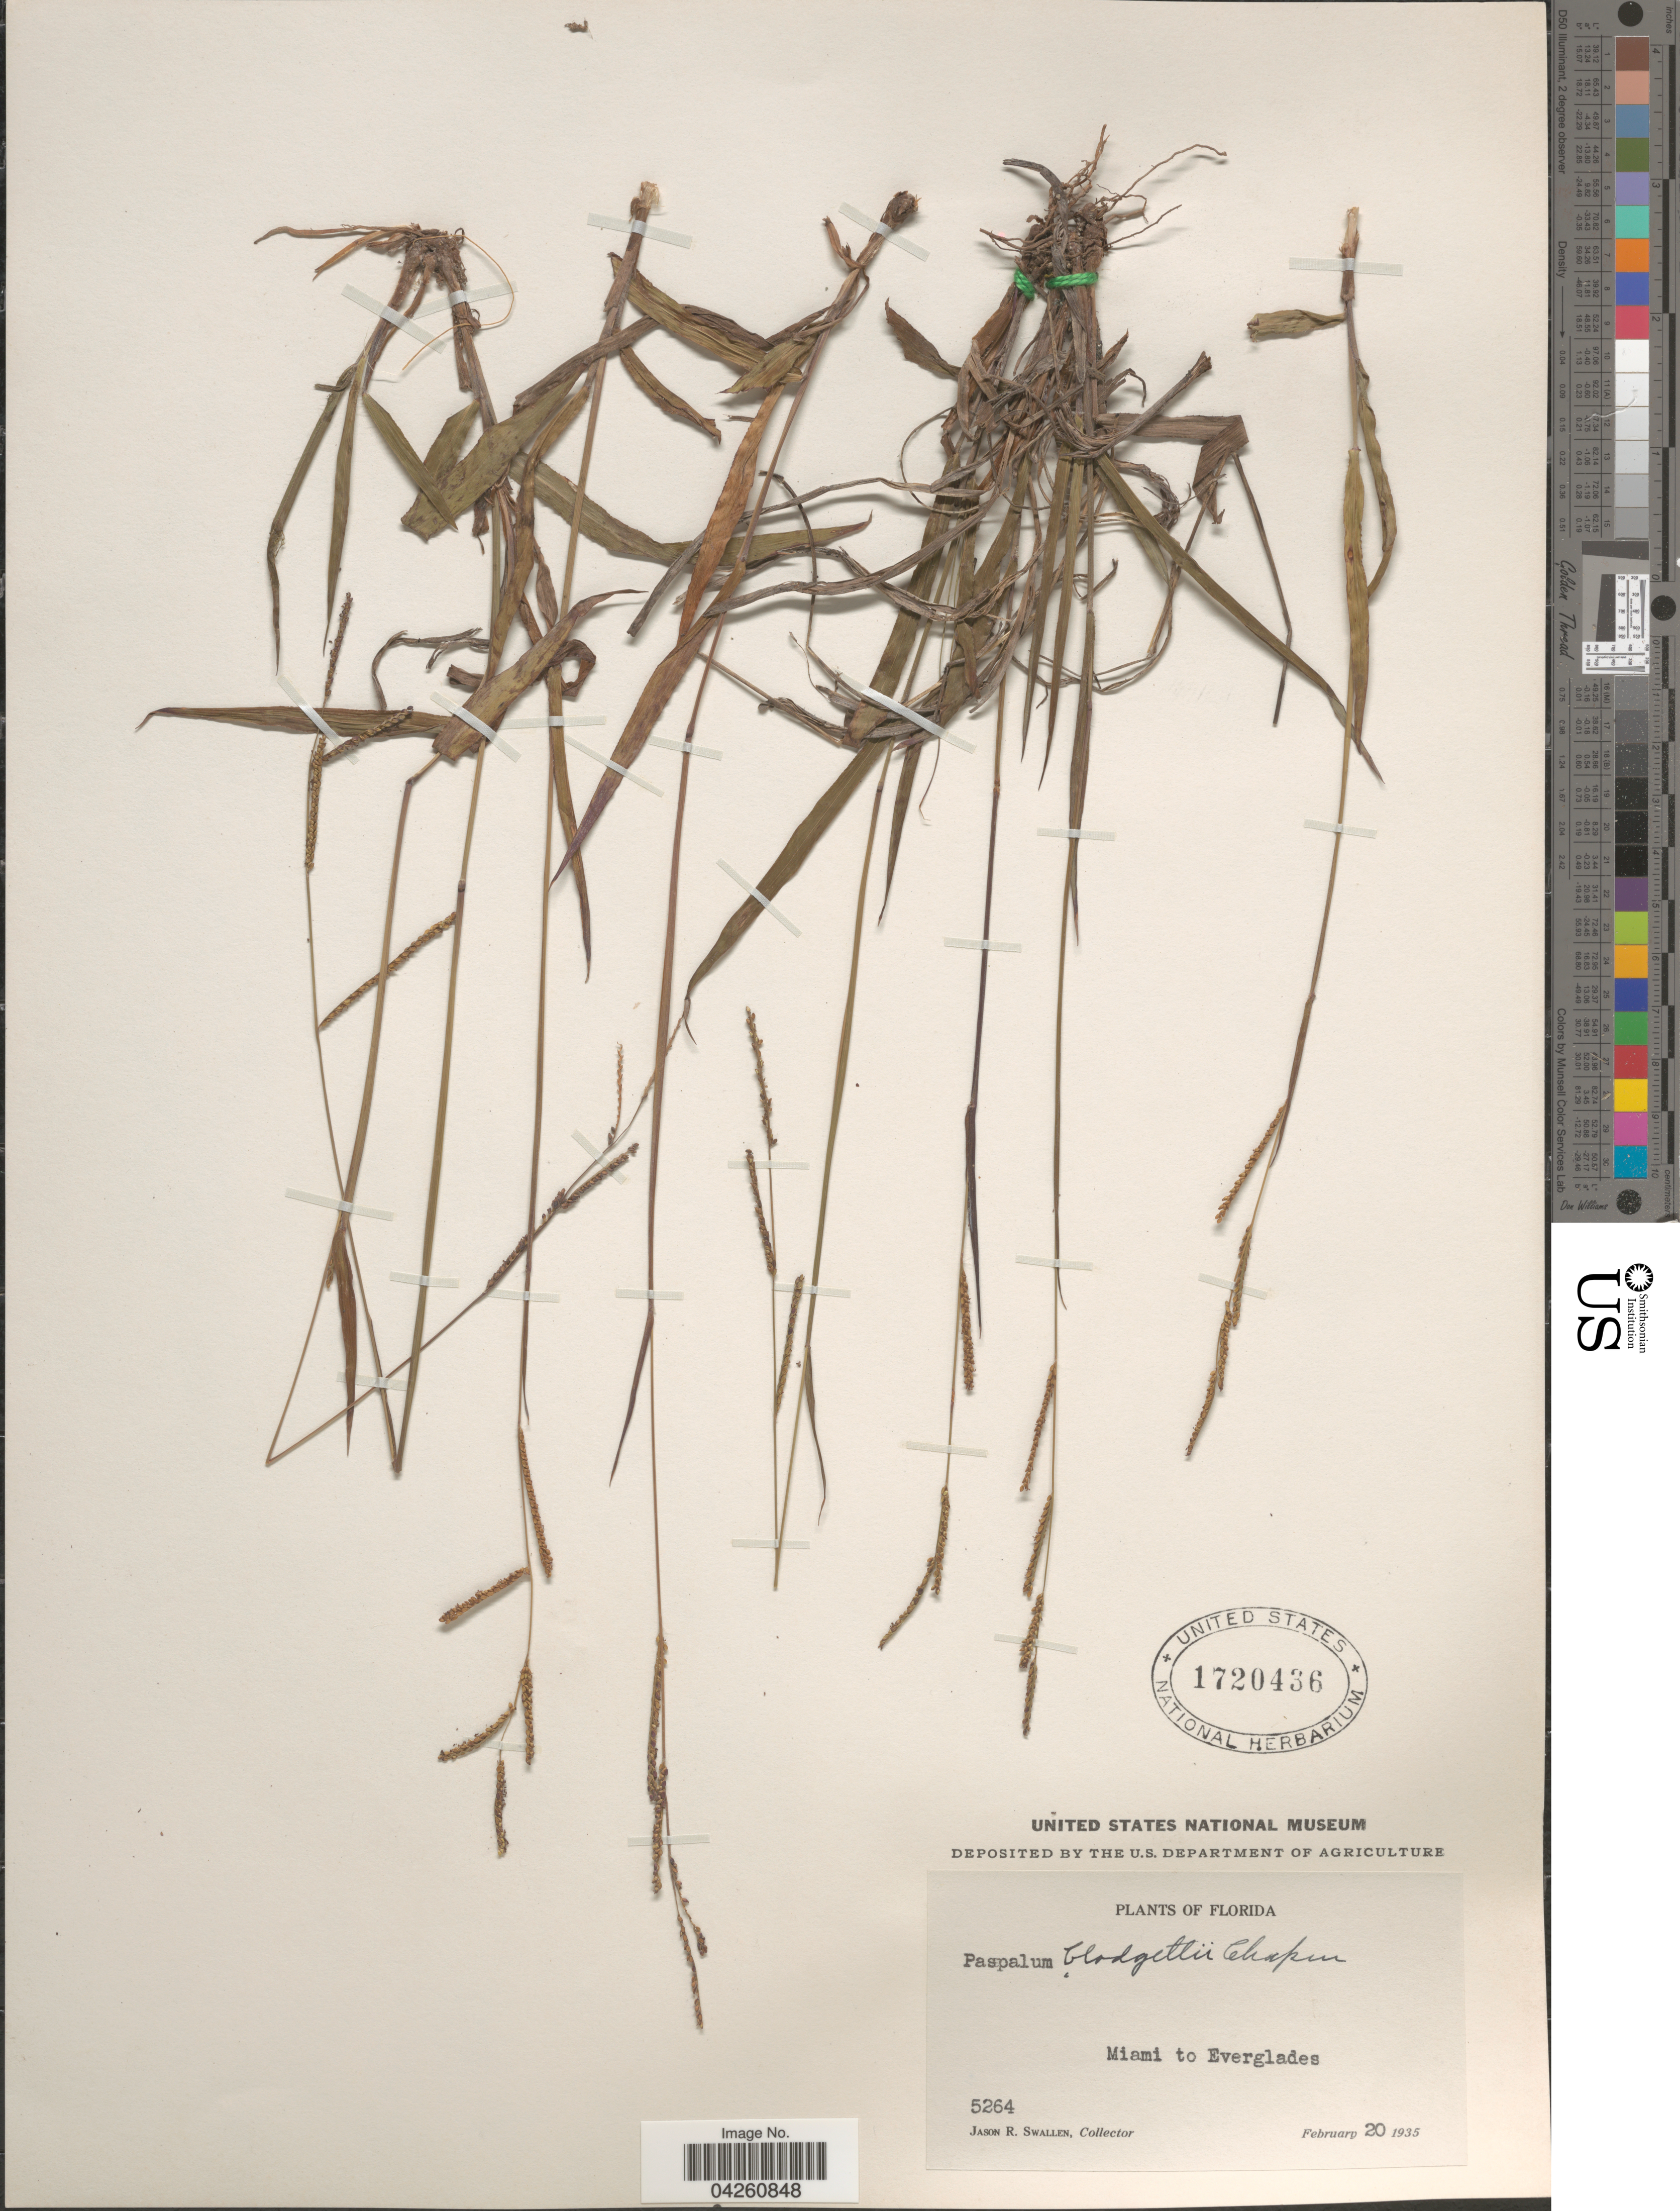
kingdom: Plantae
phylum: Tracheophyta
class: Liliopsida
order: Poales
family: Poaceae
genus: Paspalum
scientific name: Paspalum blodgettii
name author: Chapm.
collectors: J. R. Swallen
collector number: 5264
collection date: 1935-02-20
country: United States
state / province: Florida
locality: Miami to Everglades.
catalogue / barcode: US 1720436